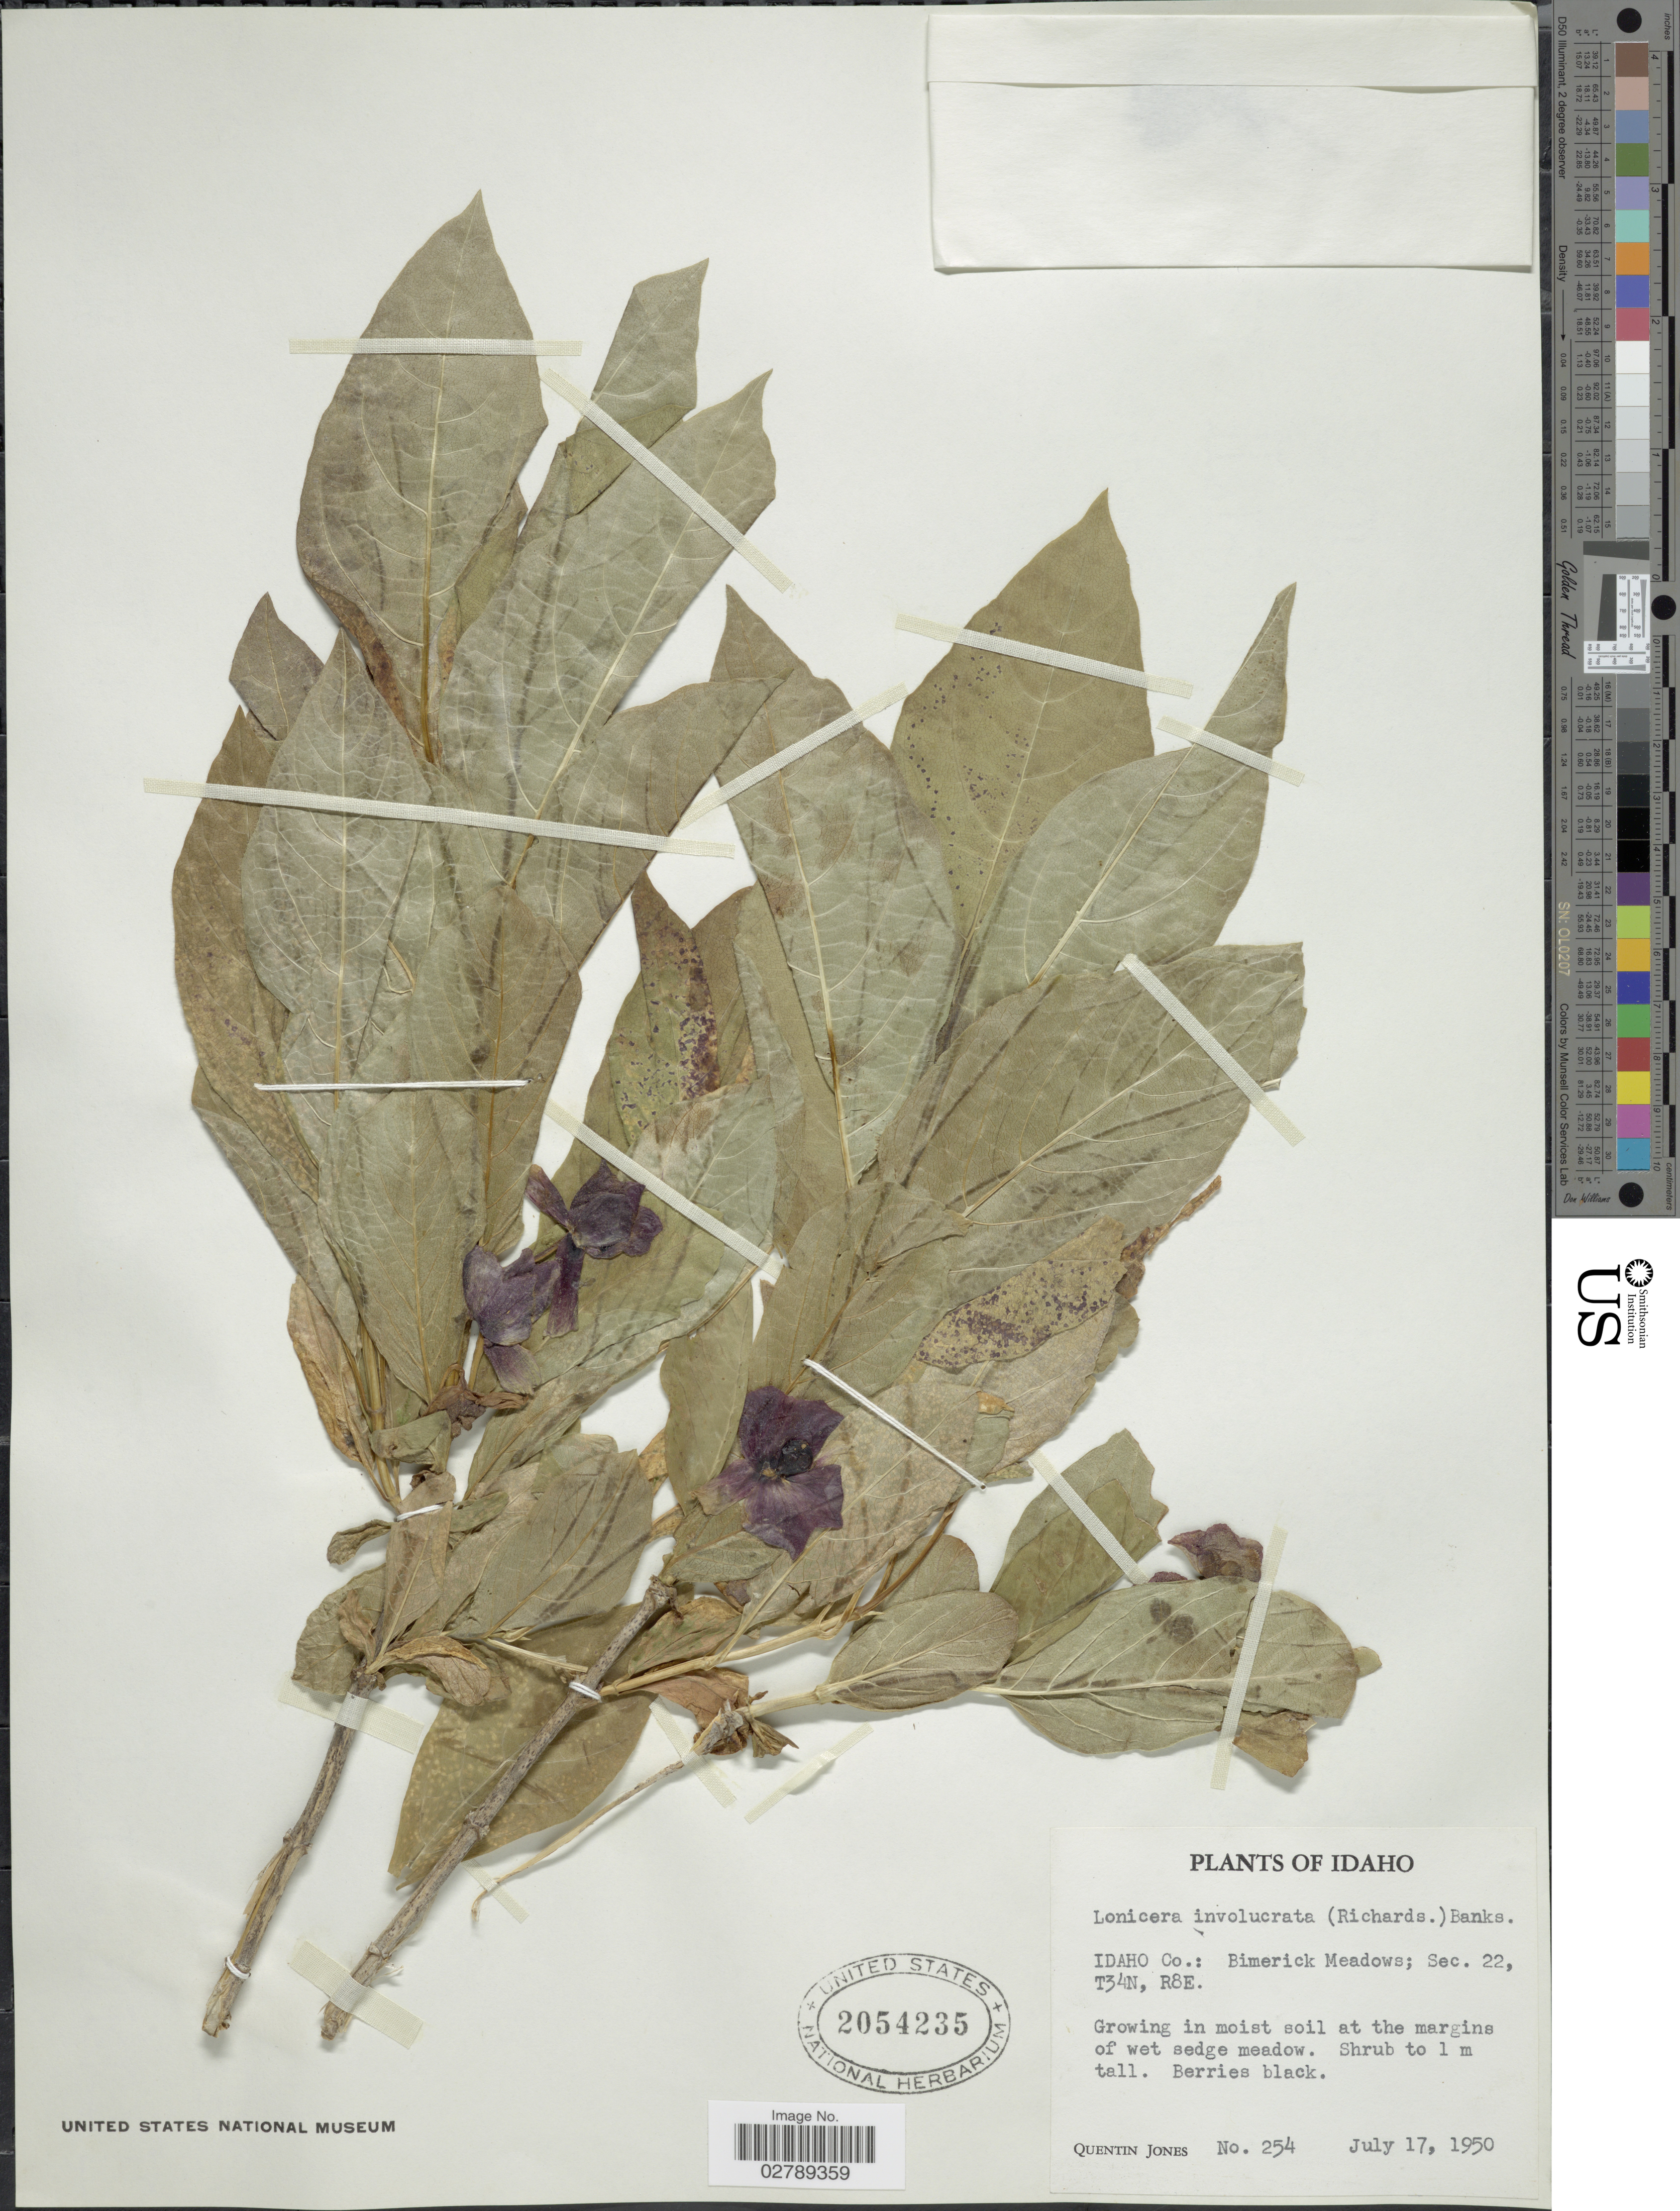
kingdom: Plantae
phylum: Tracheophyta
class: Magnoliopsida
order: Dipsacales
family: Caprifoliaceae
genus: Lonicera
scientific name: Lonicera involucrata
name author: (Richardson) Banks ex Spreng.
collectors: Q. Jones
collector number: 254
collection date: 1950-07-17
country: United States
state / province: Idaho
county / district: Idaho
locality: Bimerick Meadows; Sec. 22, T34N, R8E.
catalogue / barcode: US 2054235